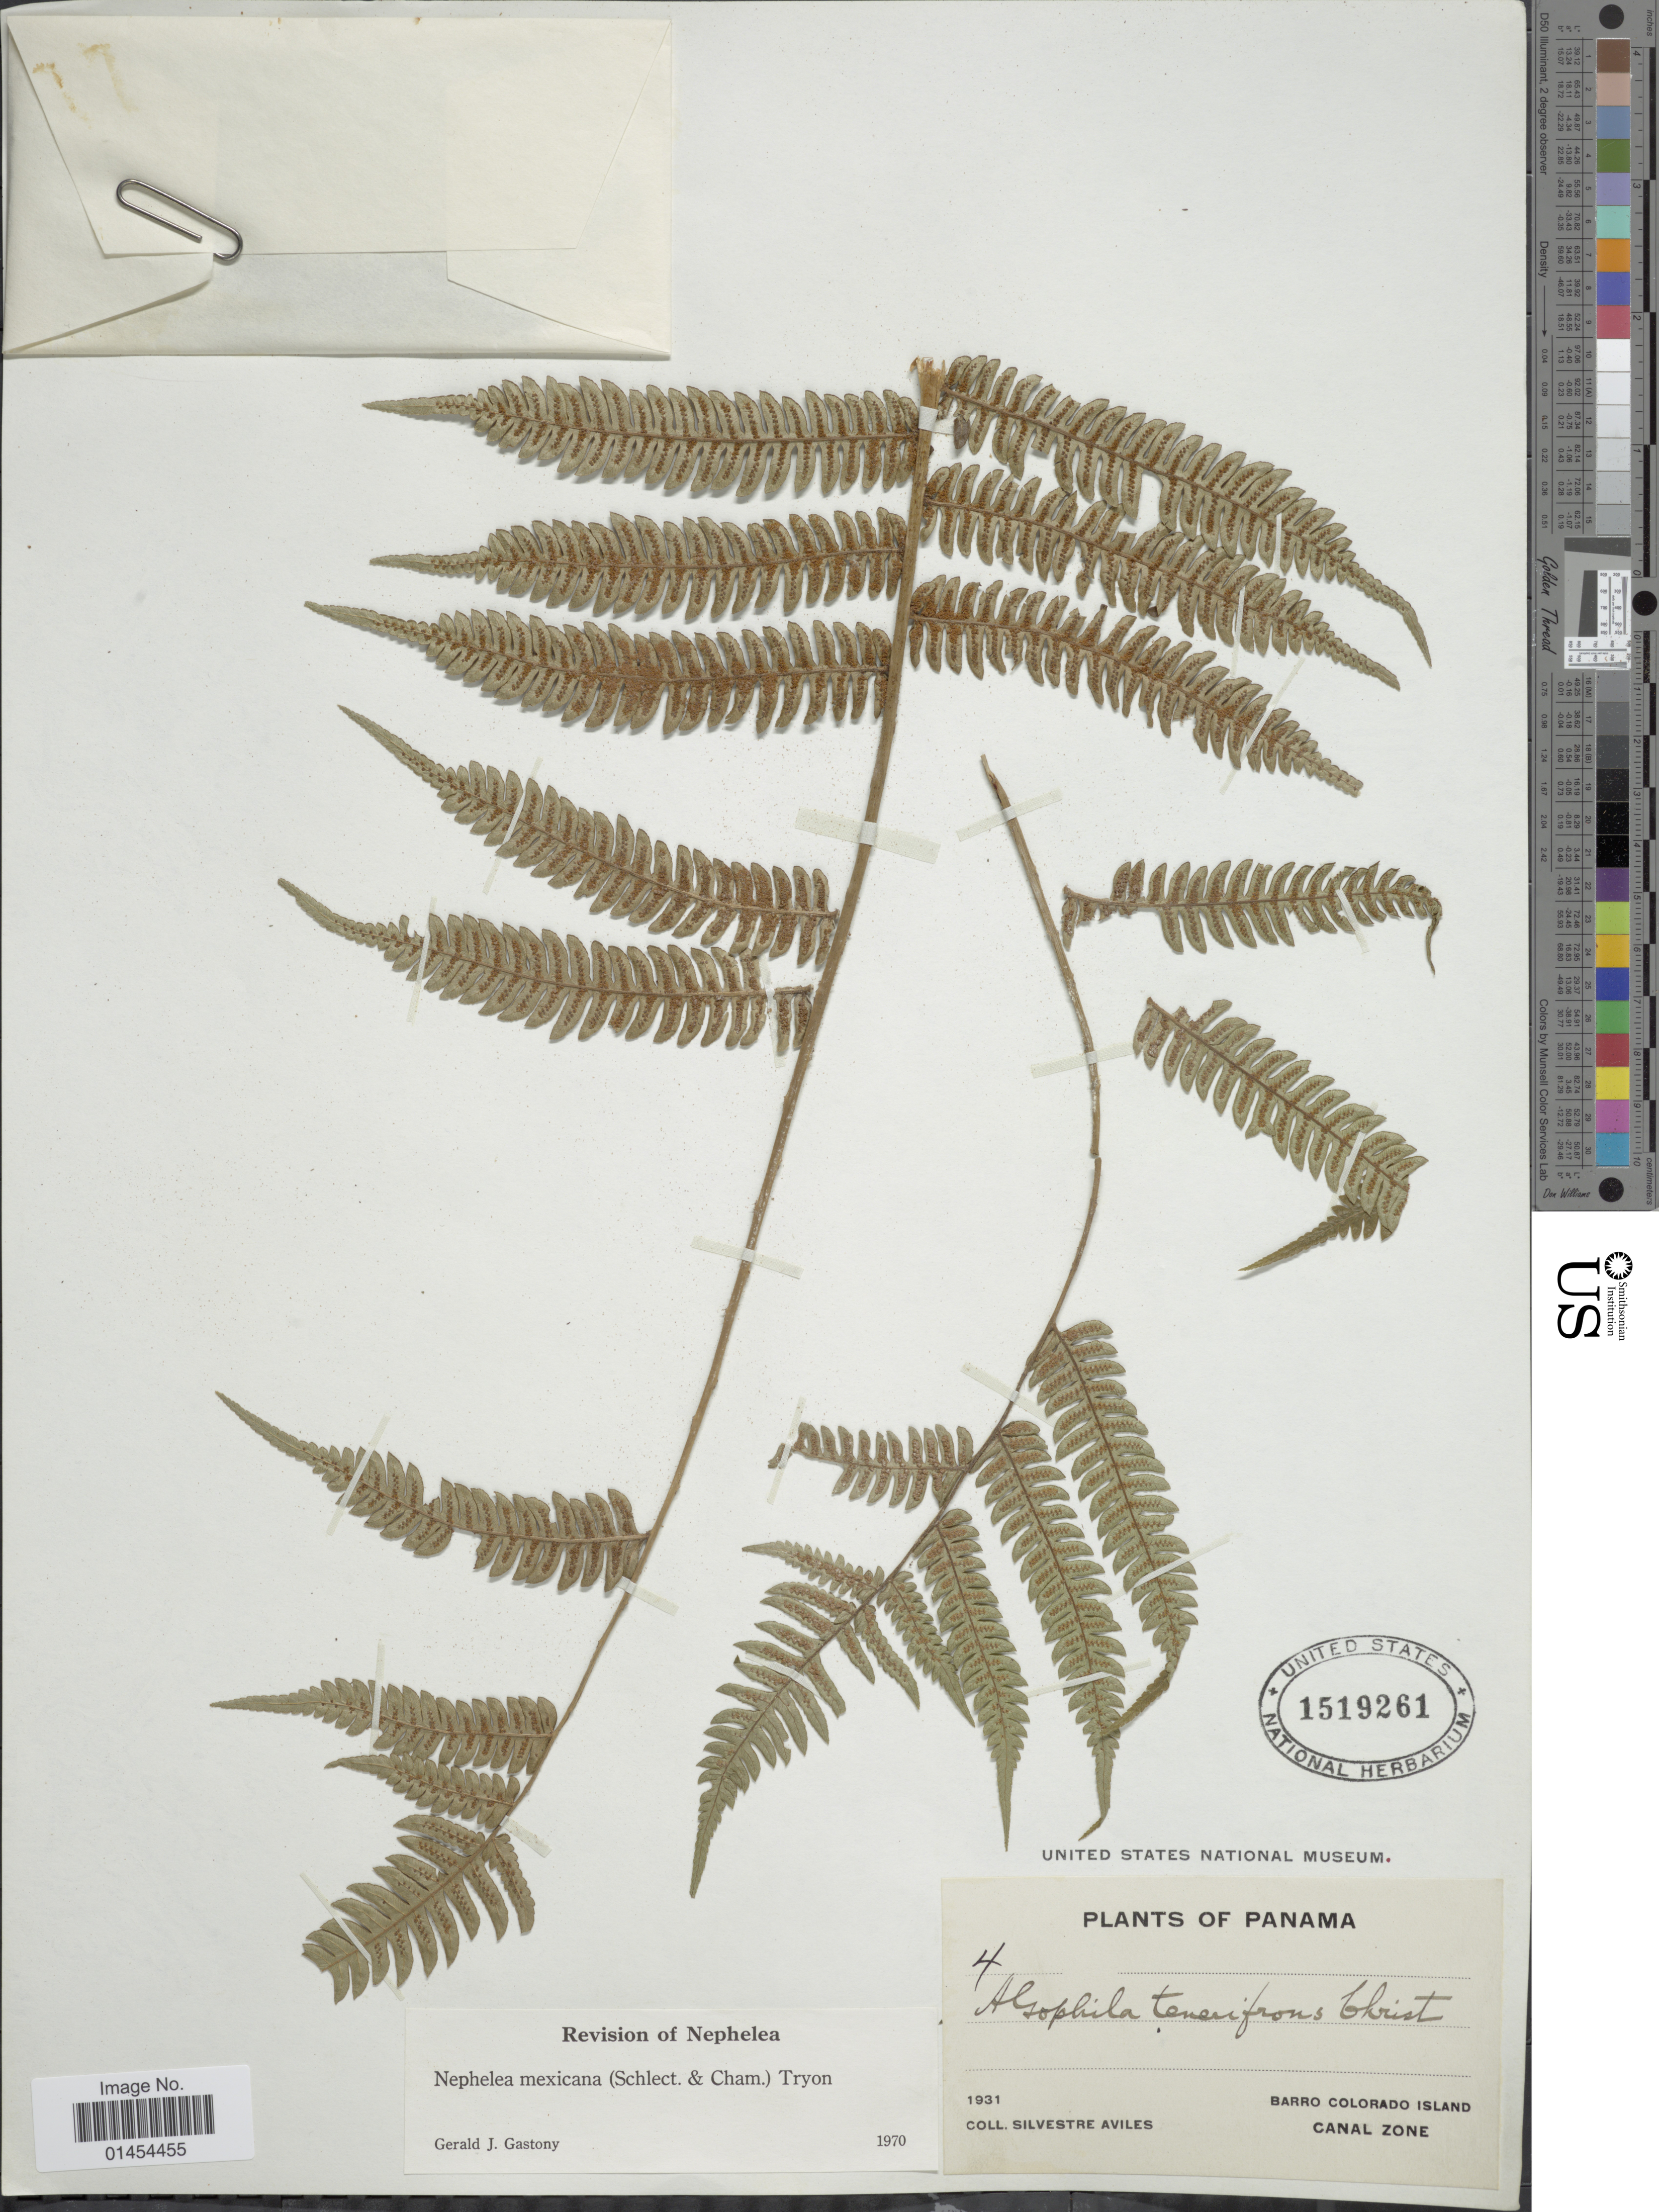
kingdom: Plantae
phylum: Tracheophyta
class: Polypodiopsida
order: Cyatheales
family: Cyatheaceae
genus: Alsophila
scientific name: Alsophila firma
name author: (Baker) D.S. Conant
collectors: S. Aviles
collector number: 4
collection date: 1931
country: Panama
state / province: Panamá Oeste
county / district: Canal Zone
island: Barro Colorado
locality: Barro Colorado Island, Canal Zone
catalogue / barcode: US 1519261